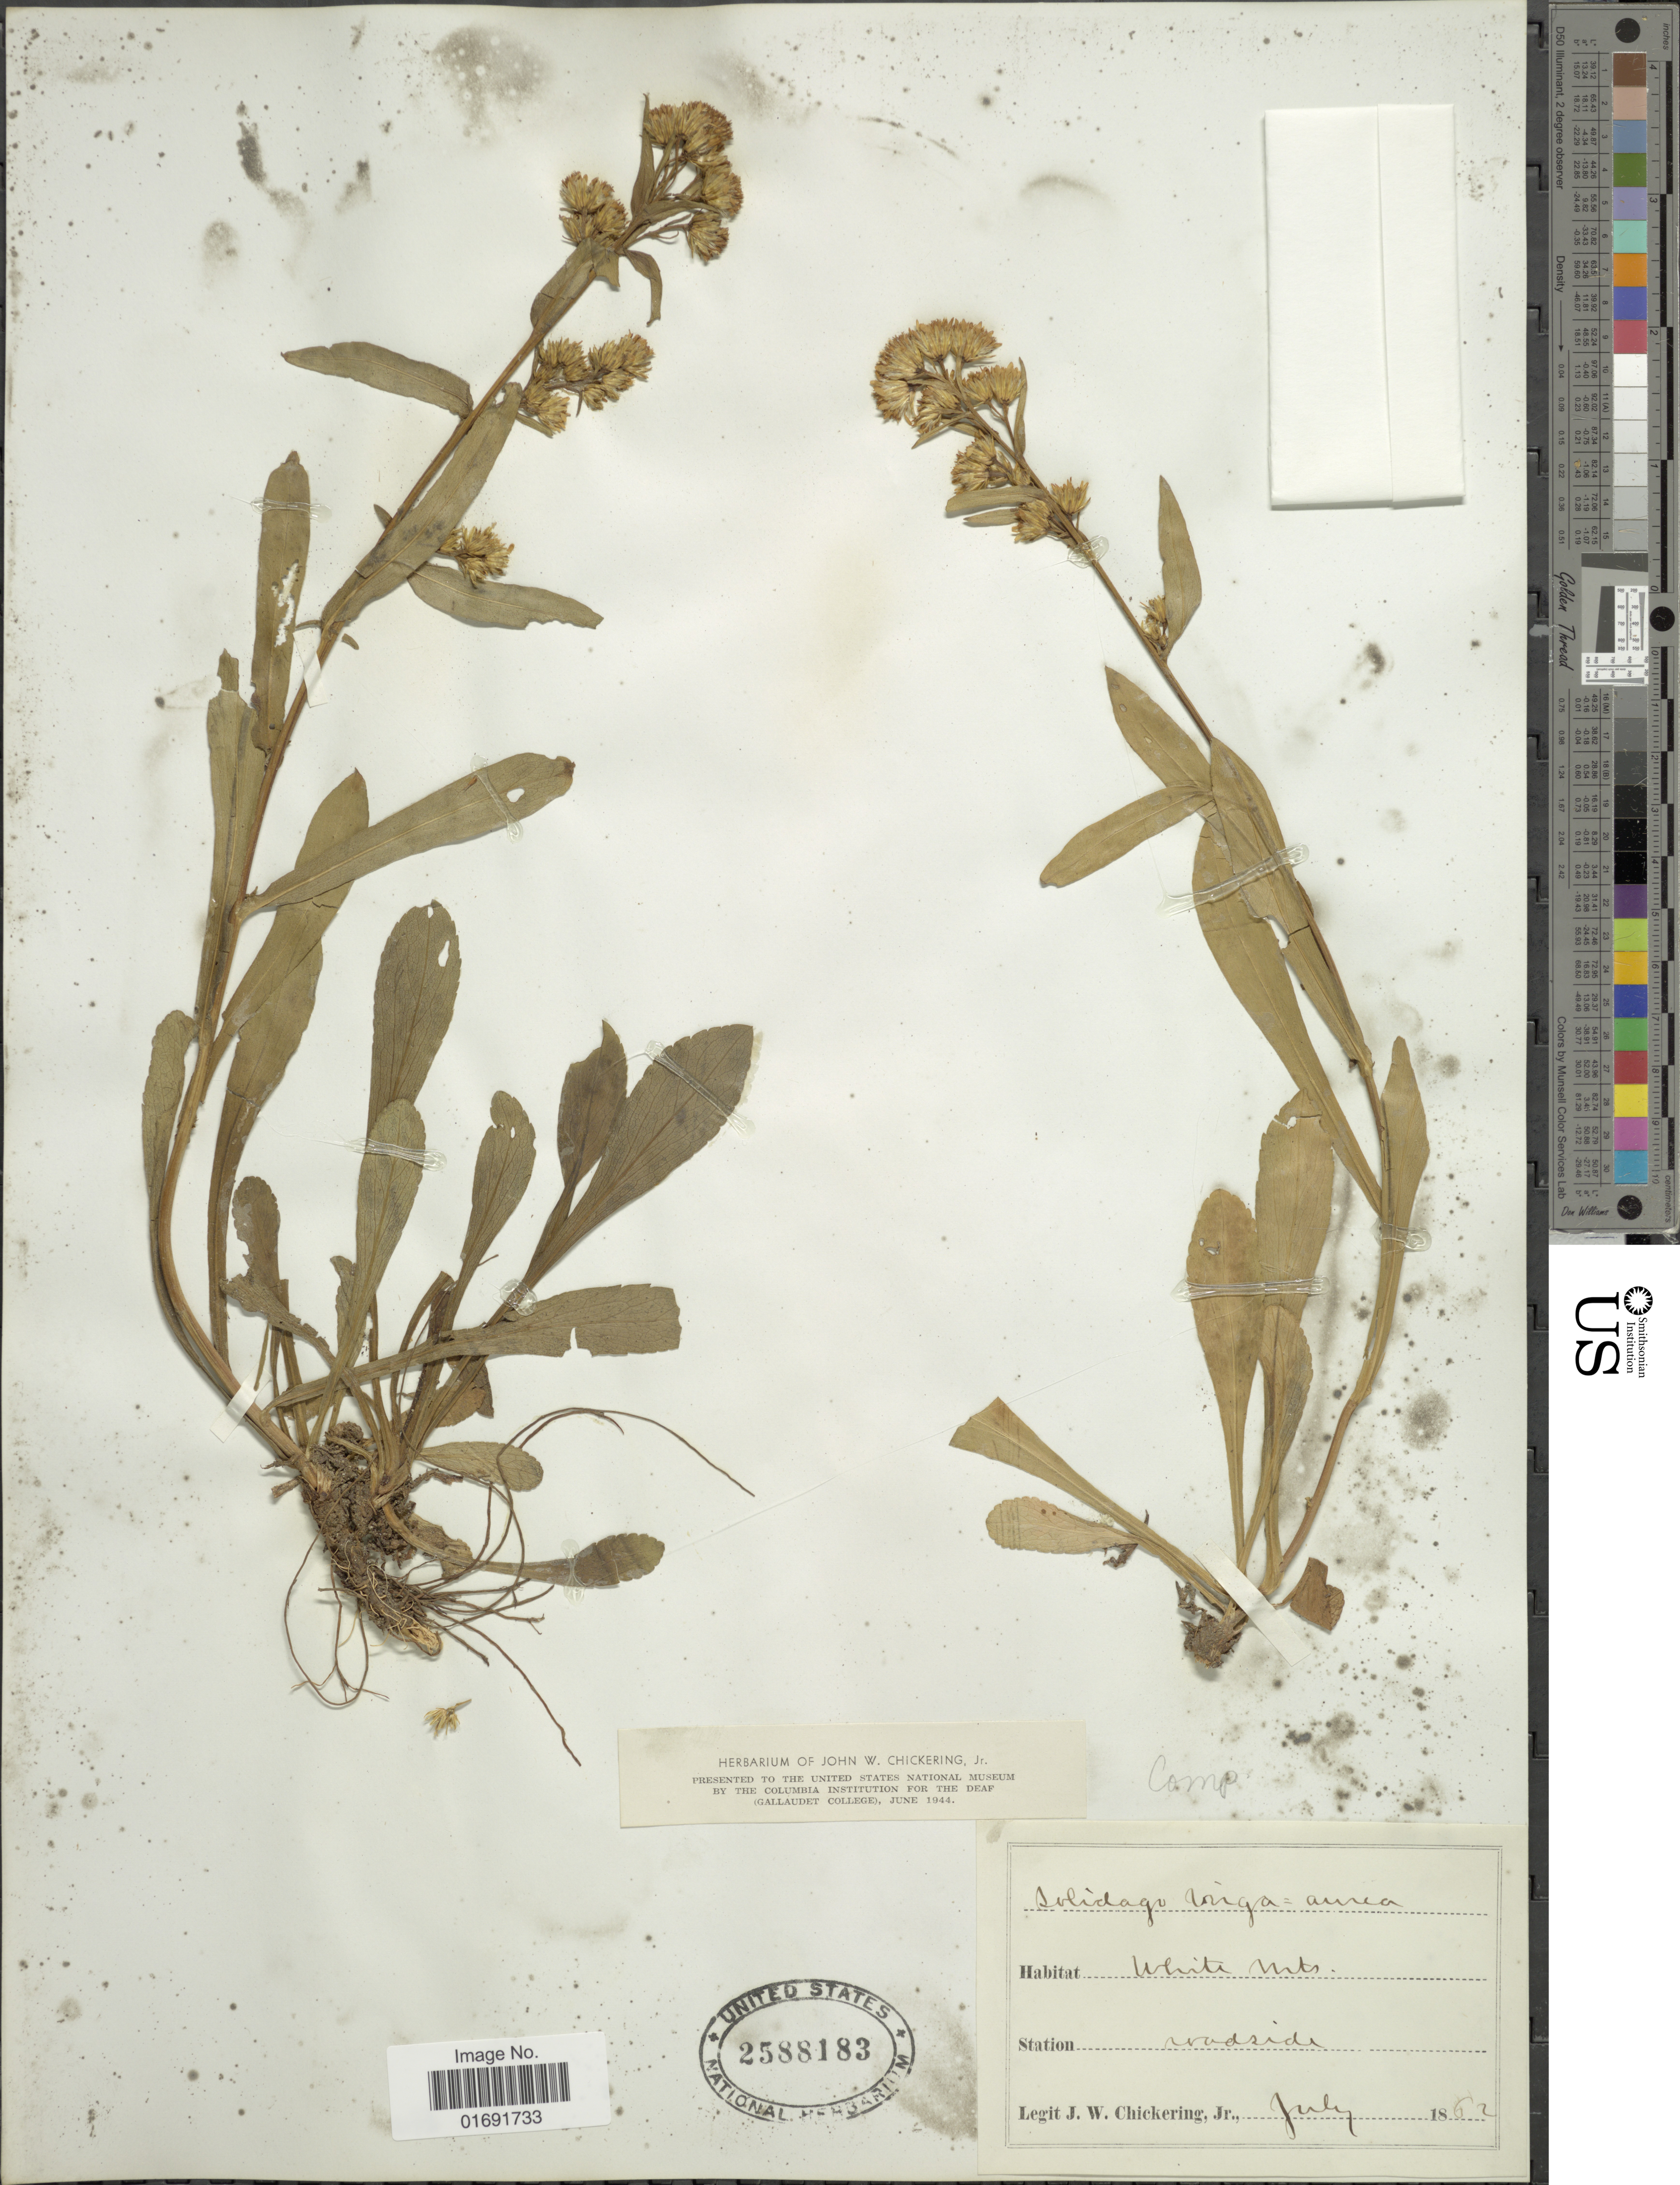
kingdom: Plantae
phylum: Tracheophyta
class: Magnoliopsida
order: Asterales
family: Asteraceae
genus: Solidago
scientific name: Solidago virgaurea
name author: L.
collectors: J. W. Chickering Jr.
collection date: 1862-07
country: United States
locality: White Mts.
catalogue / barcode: US 2588183